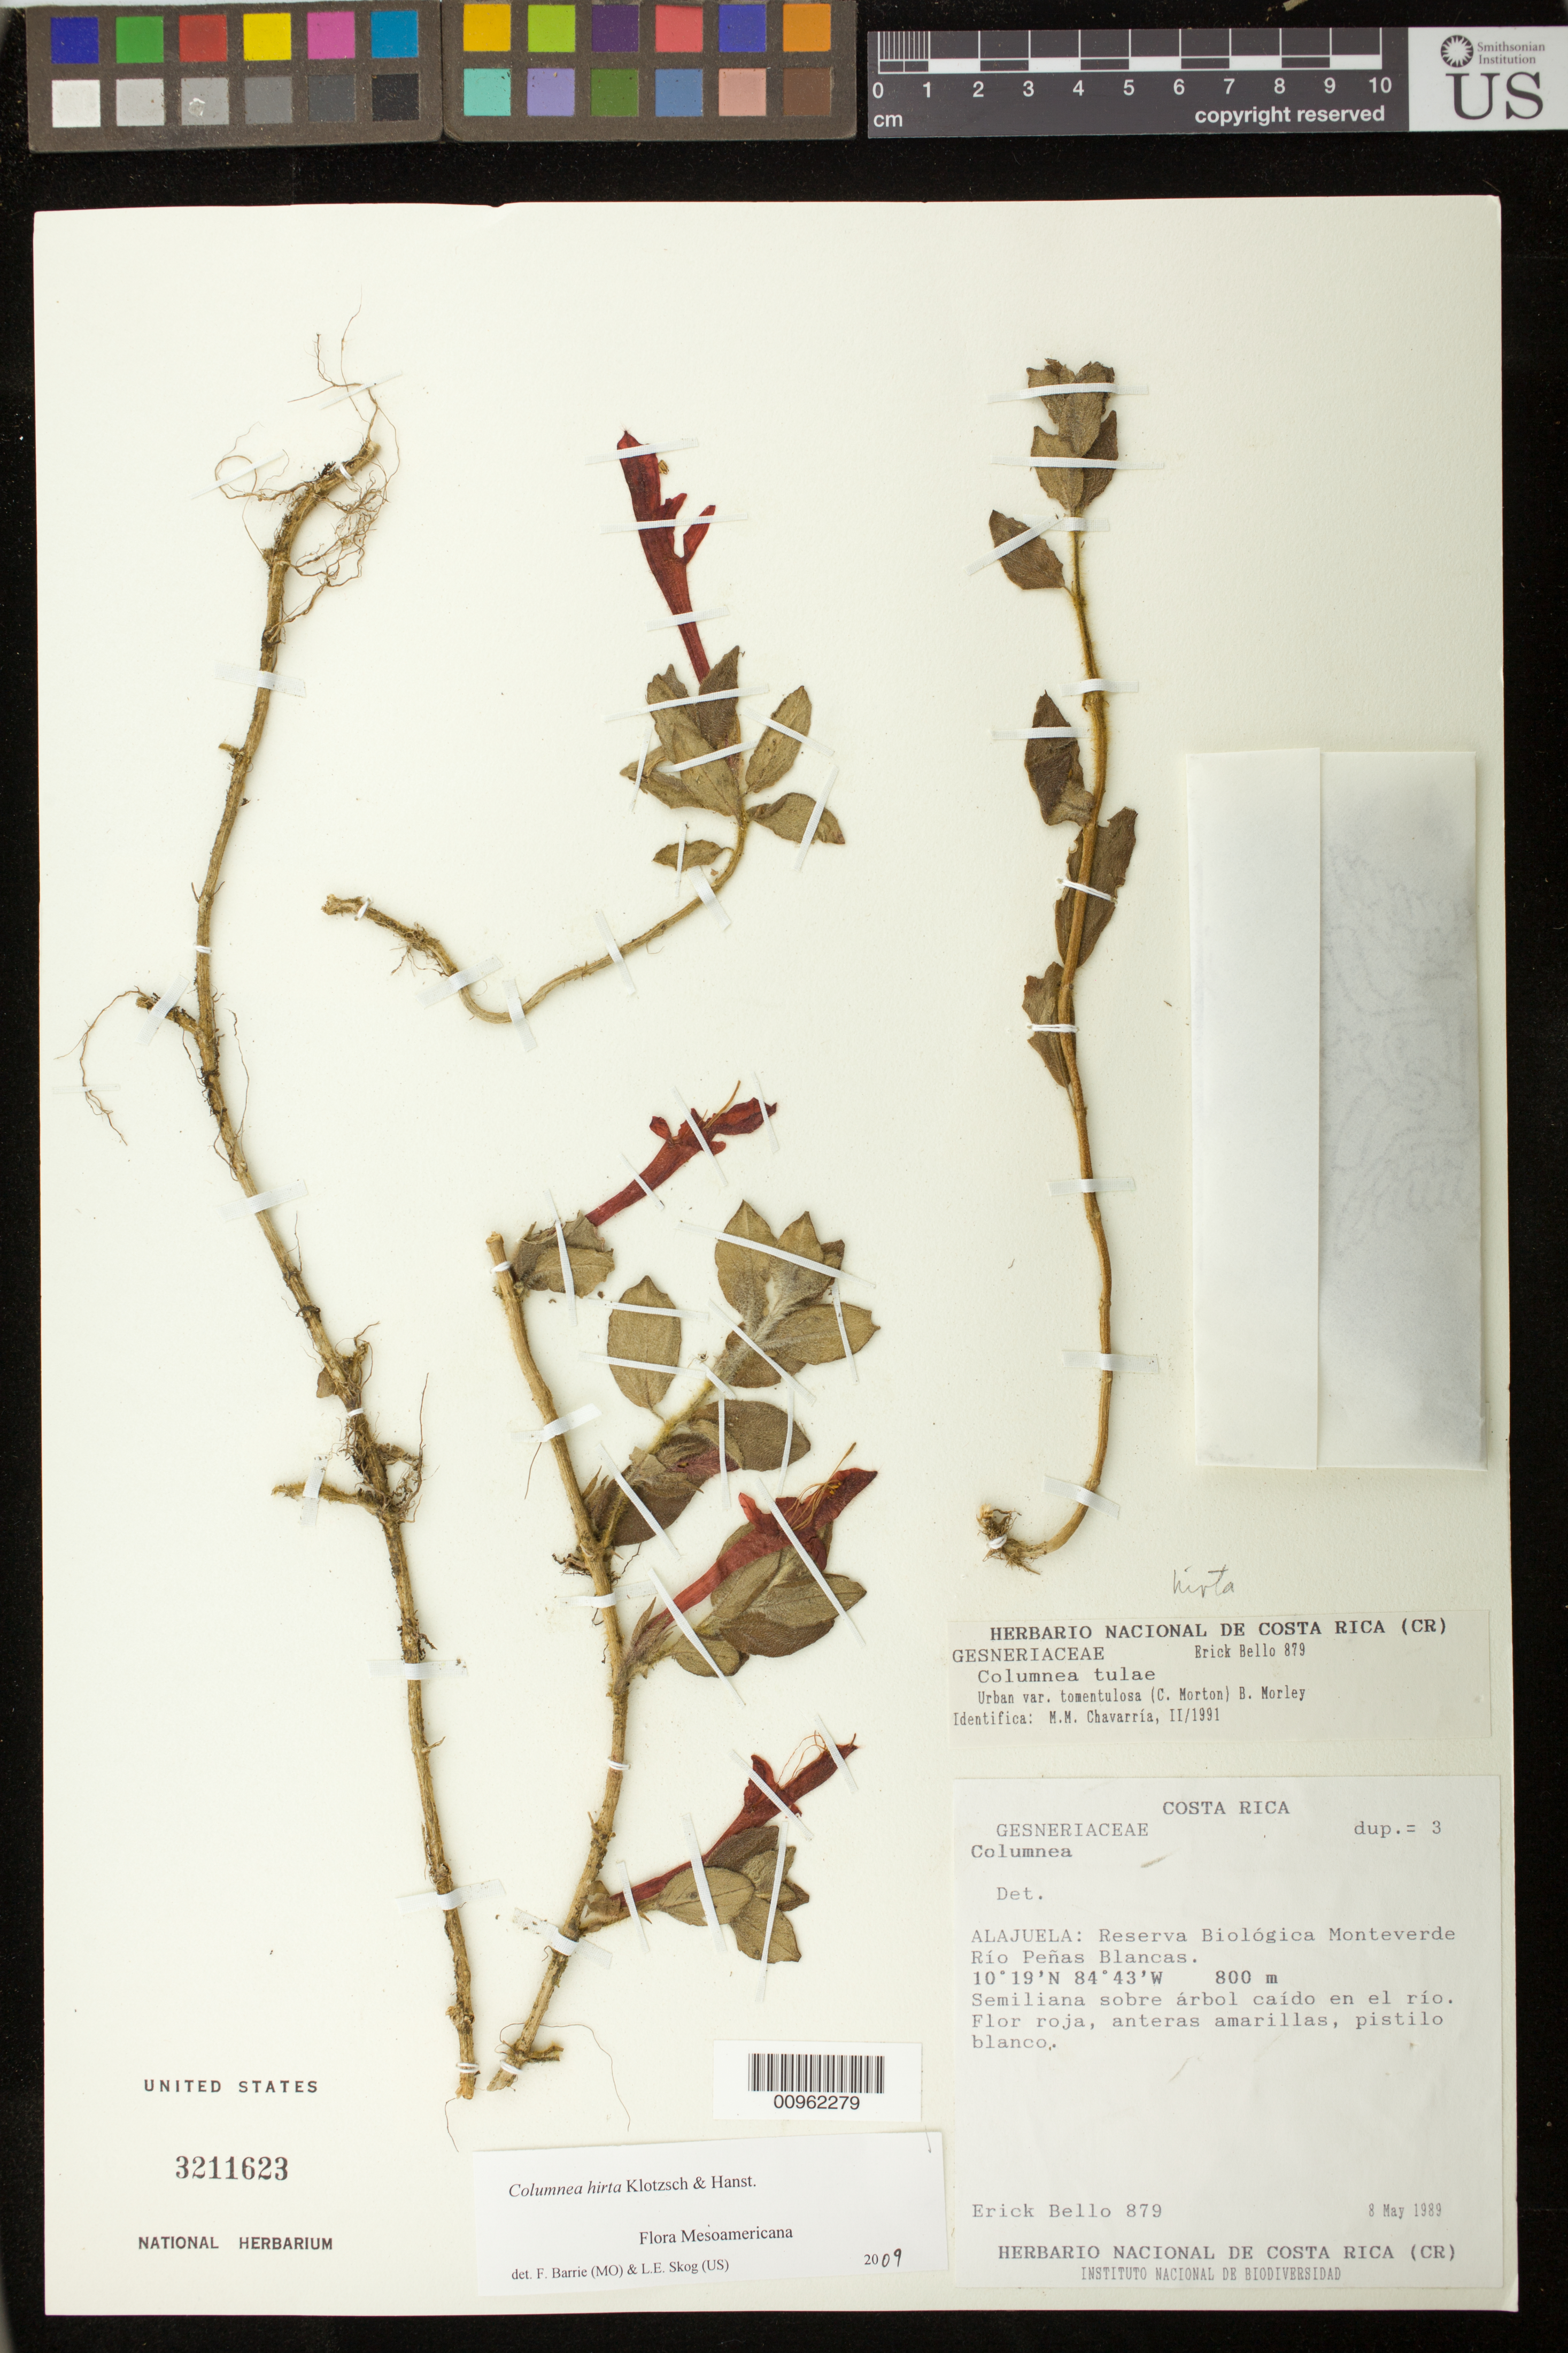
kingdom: Plantae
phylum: Tracheophyta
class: Magnoliopsida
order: Lamiales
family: Gesneriaceae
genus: Columnea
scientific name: Columnea hirta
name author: Klotzsch & Hanst.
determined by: Barrie, F. R.; Skog, Laurence E.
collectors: E. Bello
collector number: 879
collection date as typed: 08 May 1989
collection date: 1989-05-08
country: Costa Rica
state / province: Alajuela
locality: Alajuela: Reserva Biológica Monteverde Rio Peñas Blancas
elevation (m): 800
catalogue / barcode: US 3211623